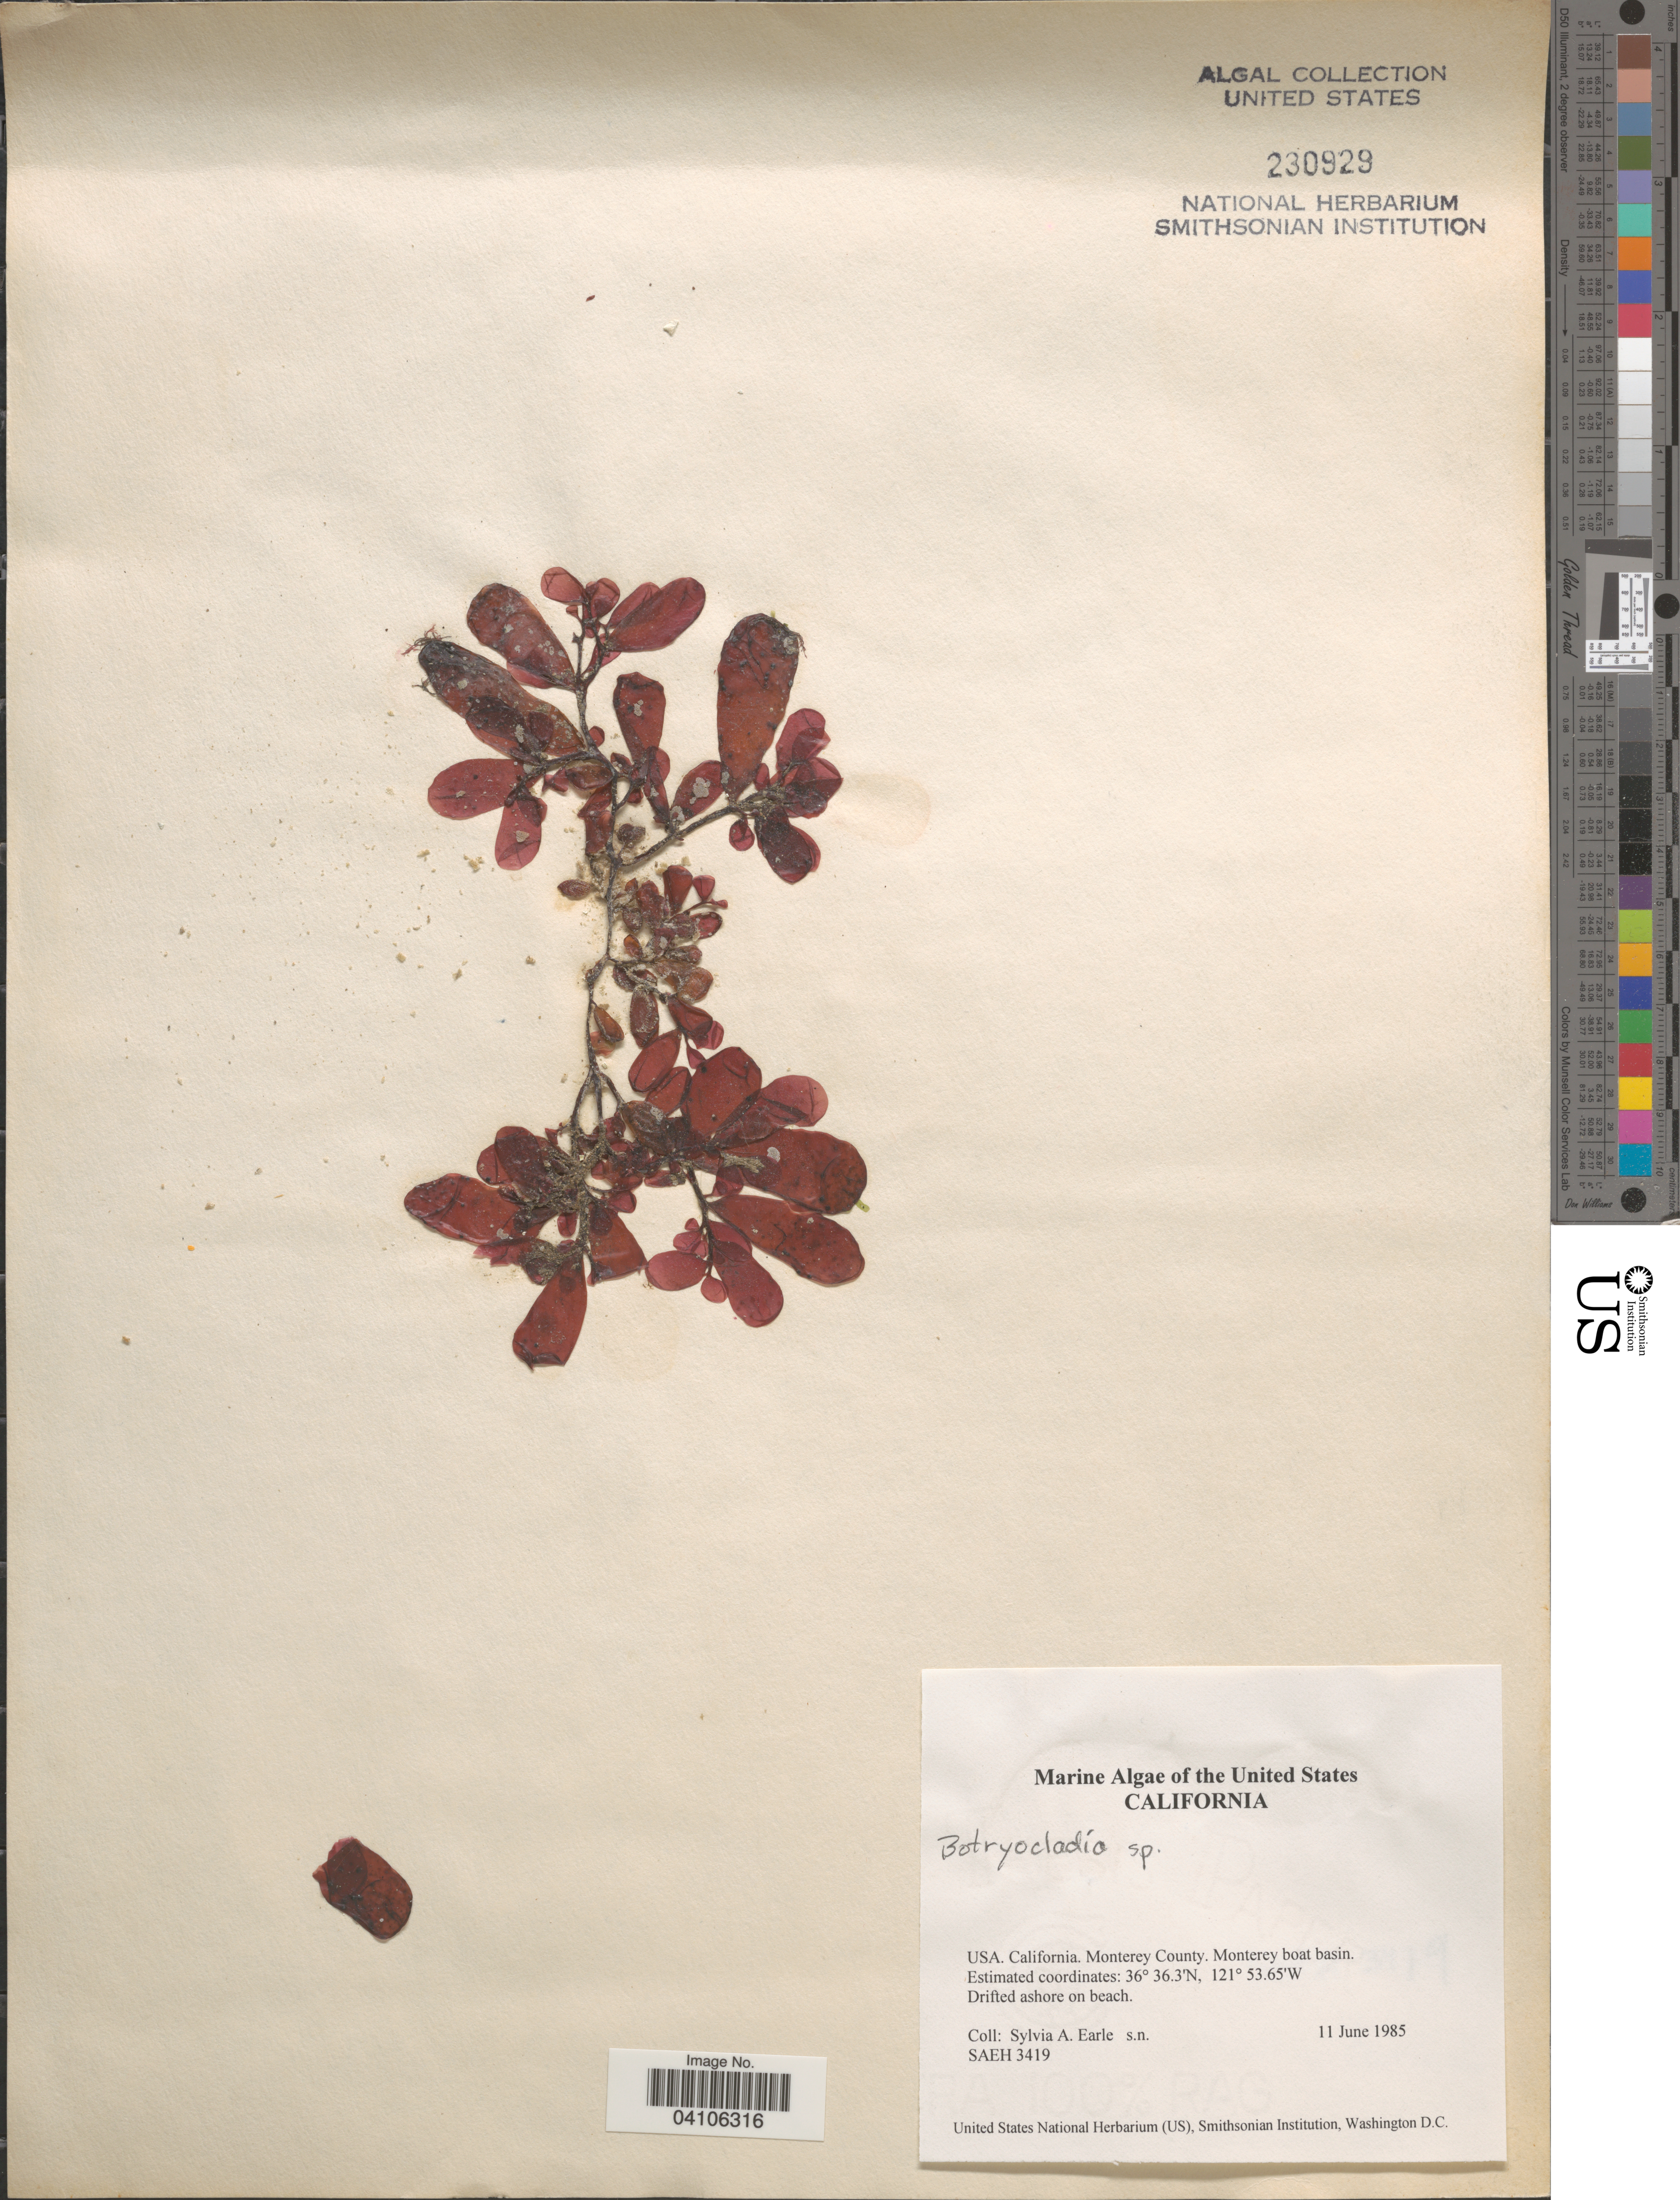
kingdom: Plantae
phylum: Rhodophyta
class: Florideophyceae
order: Rhodymeniales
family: Rhodymeniaceae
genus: Botryocladia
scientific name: Botryocladia sp.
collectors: S. A. Earle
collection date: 1985-06-11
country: United States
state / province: California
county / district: Monterey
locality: Monterey County. Monterey boat basin.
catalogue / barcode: US 230929